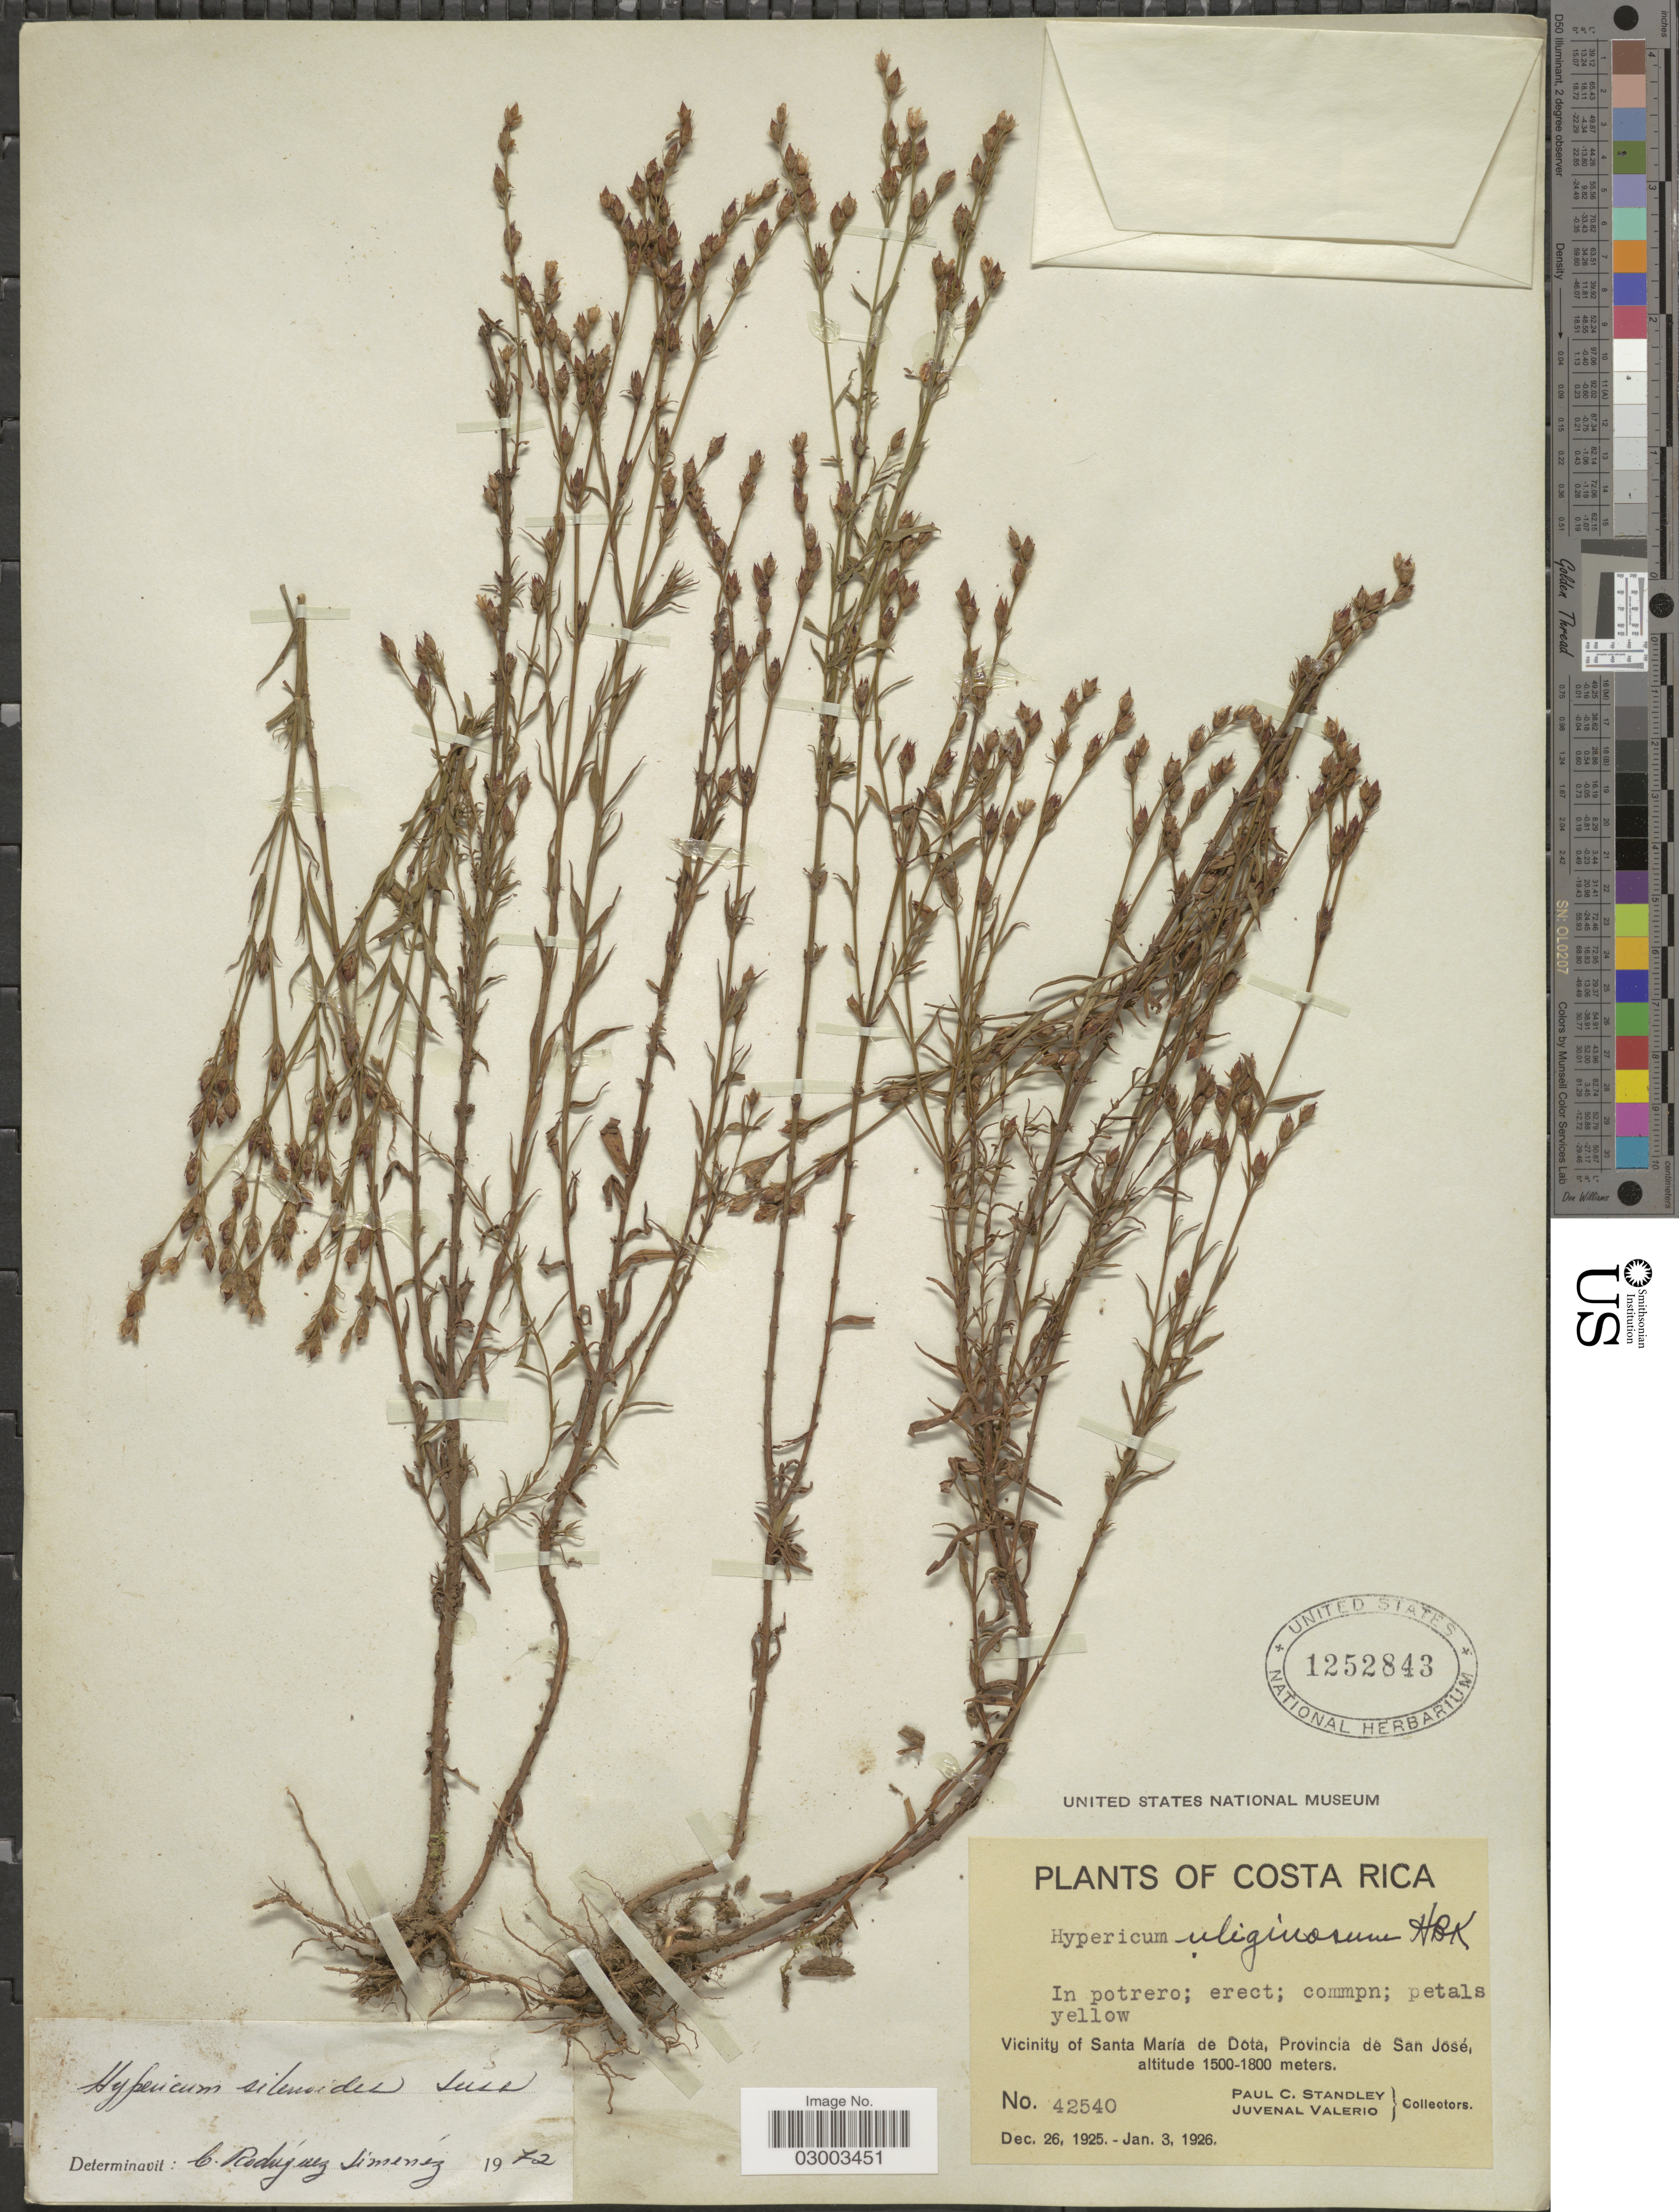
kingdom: Plantae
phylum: Tracheophyta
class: Magnoliopsida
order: Malpighiales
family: Hypericaceae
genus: Hypericum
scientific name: Hypericum silenoides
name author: Juss.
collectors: P. C. Standley & J. Valerio R.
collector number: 42540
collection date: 1925-12-26/1926-01-03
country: Costa Rica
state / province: San José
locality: In potrero; Vicinity of Santa María de Dota.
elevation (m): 1500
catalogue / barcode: US 1252843